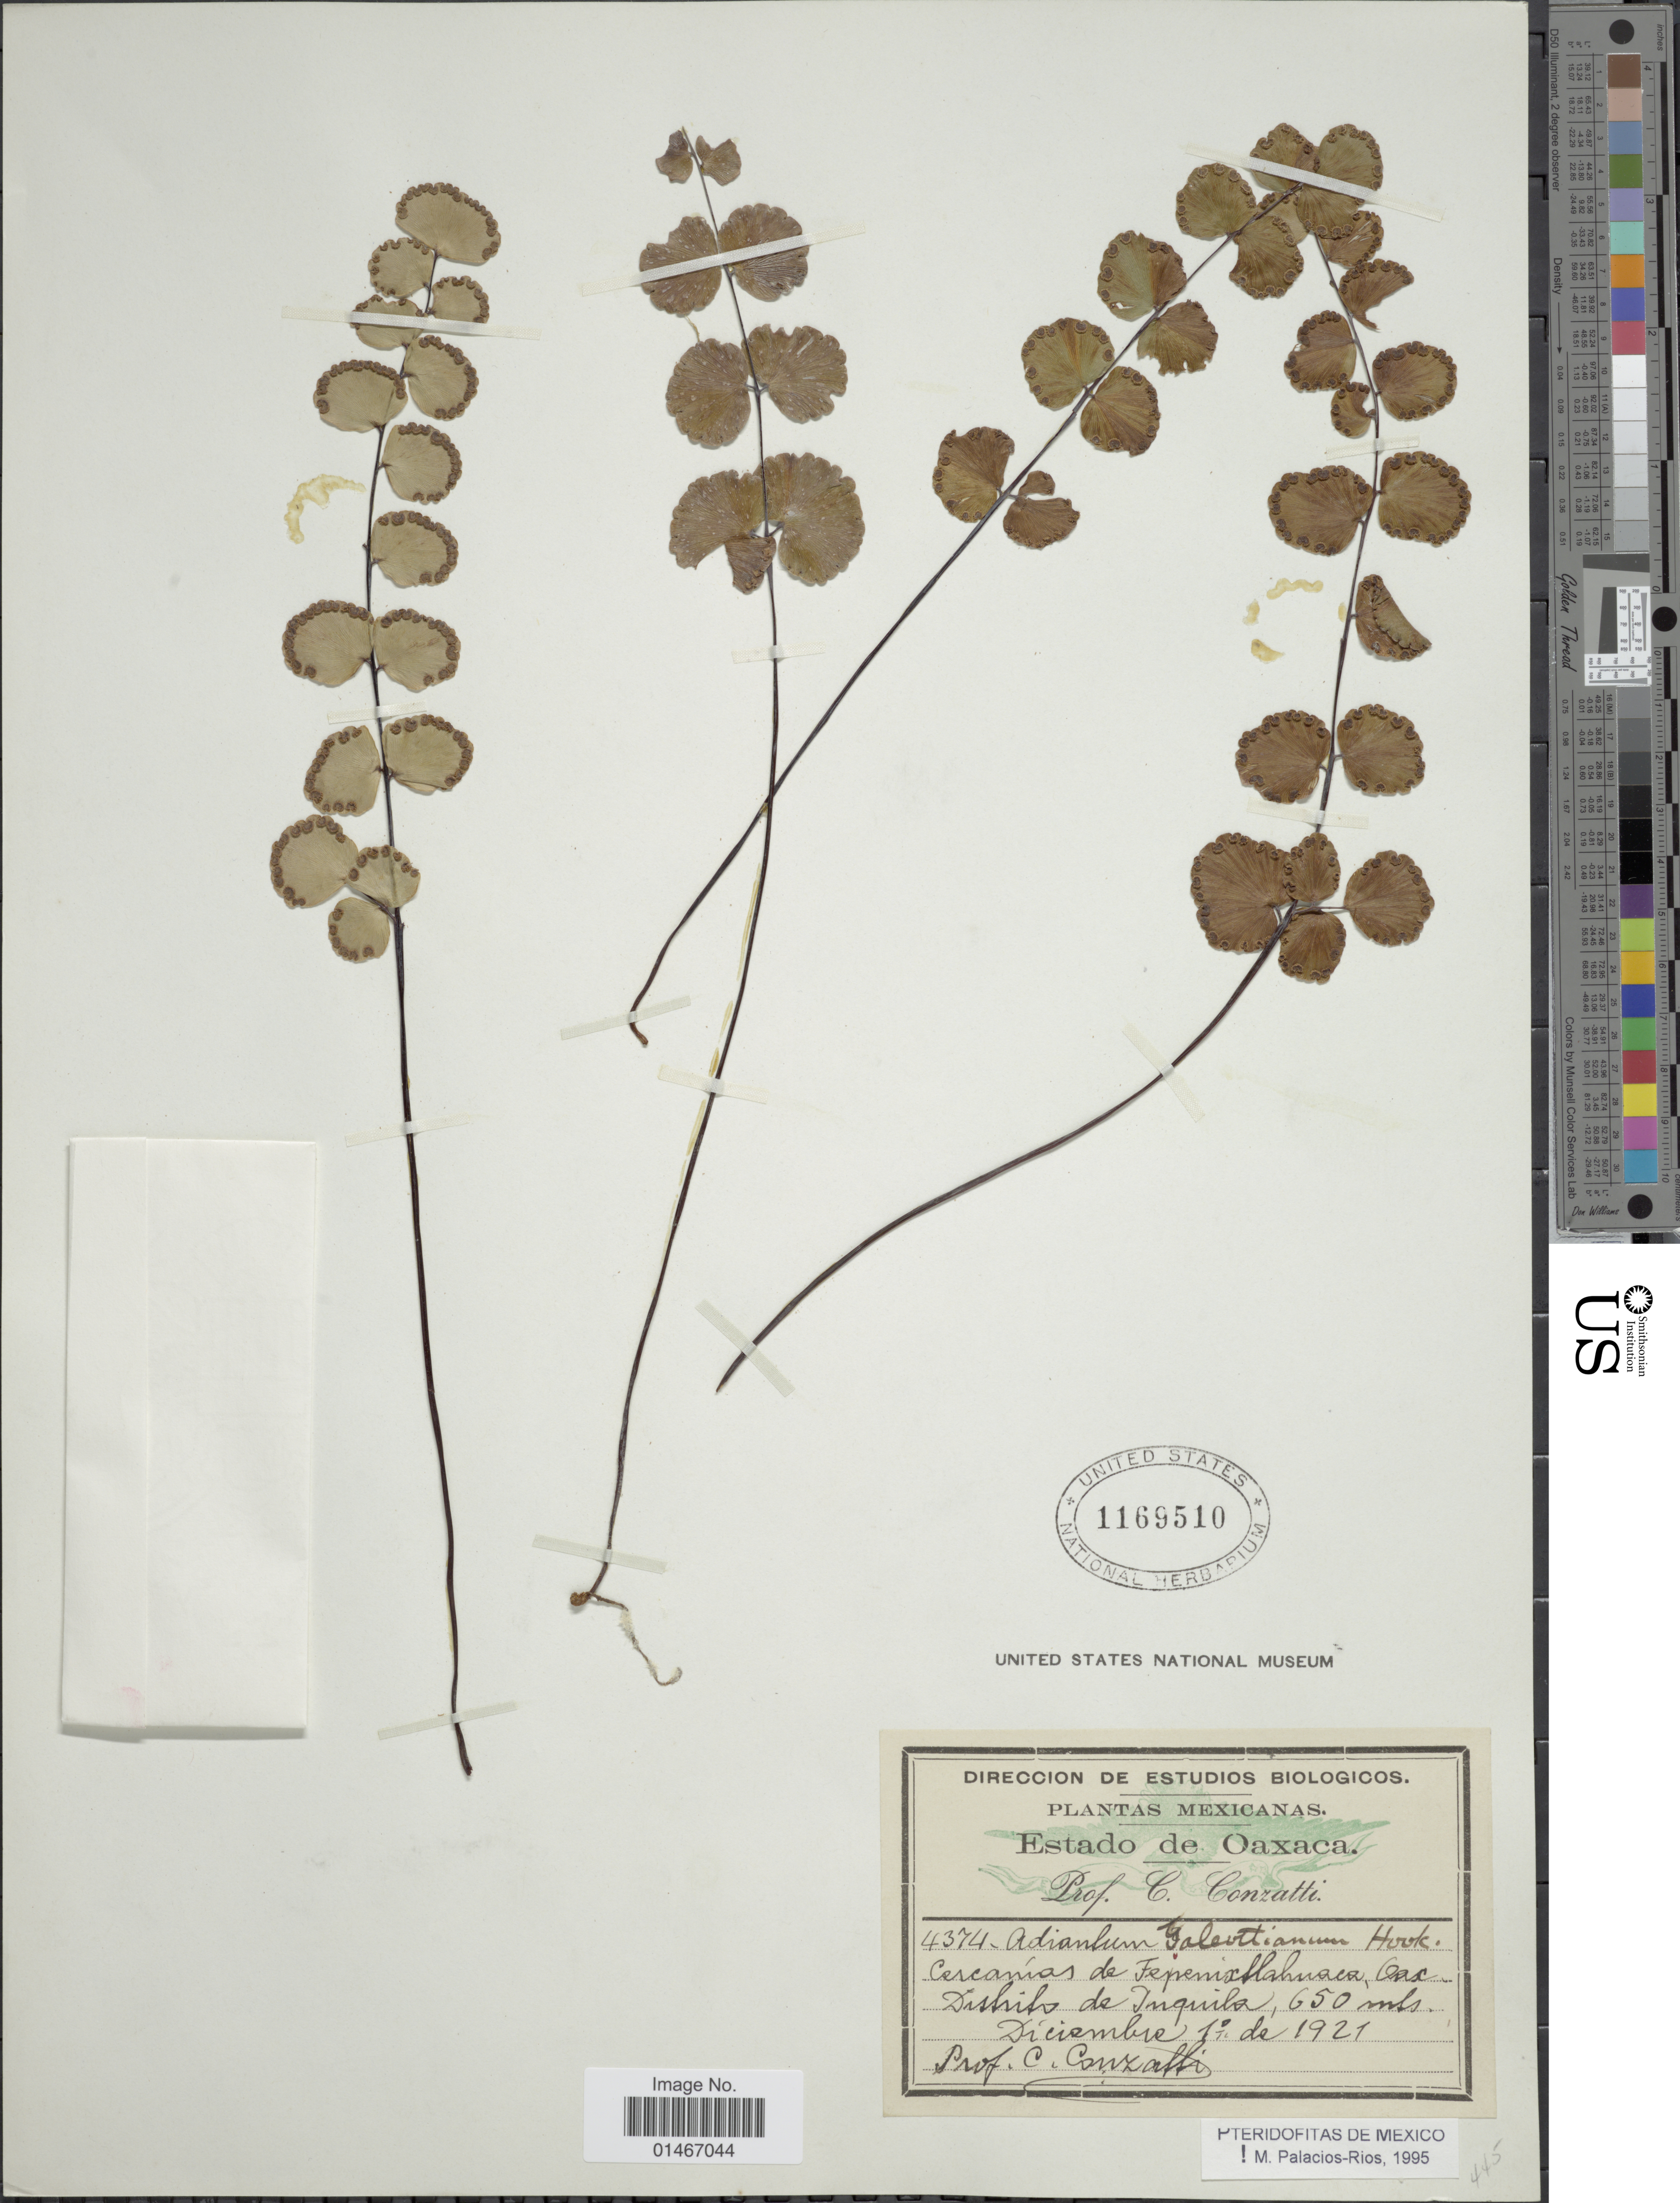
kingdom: Plantae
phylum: Tracheophyta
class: Polypodiopsida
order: Polypodiales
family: Pteridaceae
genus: Adiantum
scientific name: Adiantum galeottianum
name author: Hook.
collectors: C. Conzatti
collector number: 4374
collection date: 1921-12-01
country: Mexico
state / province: Oaxaca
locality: Cercanias de Tepenixtlahuaca, Distrito de Juquila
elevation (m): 650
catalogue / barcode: US 1169510